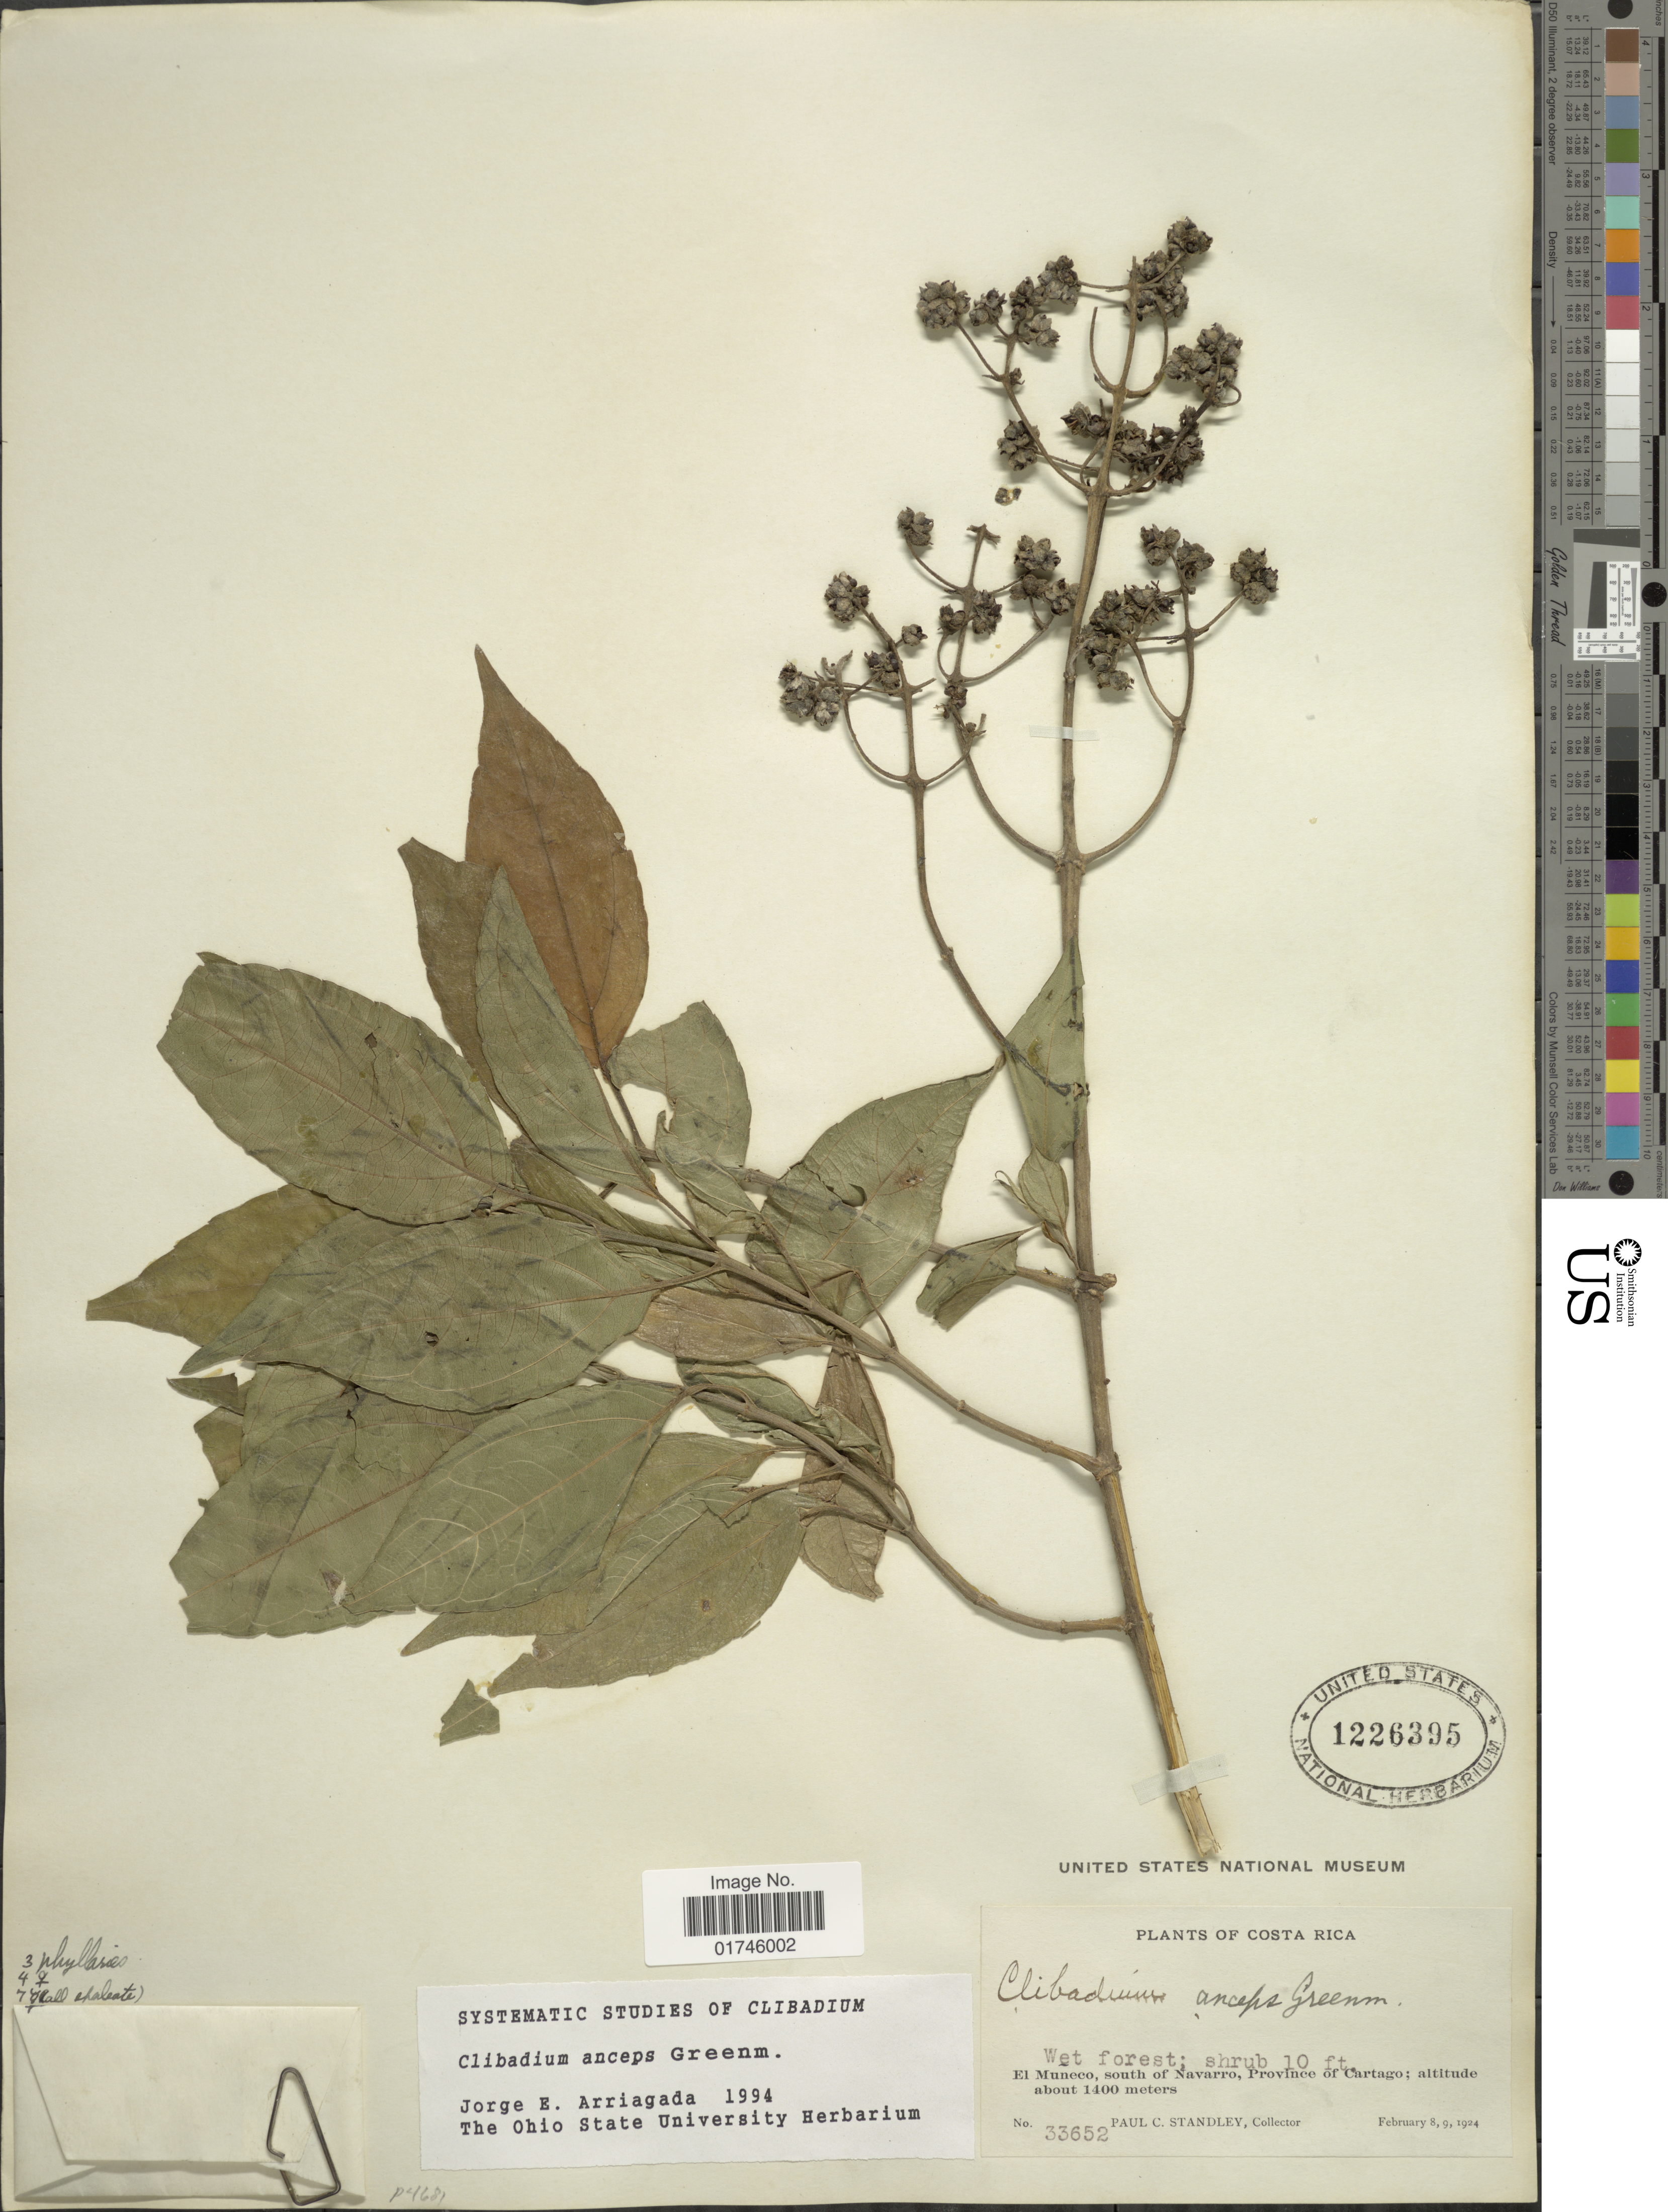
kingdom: Plantae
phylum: Tracheophyta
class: Magnoliopsida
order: Asterales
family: Asteraceae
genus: Clibadium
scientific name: Clibadium anceps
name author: Greenm.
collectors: P. C. Standley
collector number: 33652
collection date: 1924-02-08/1924-02-09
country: Costa Rica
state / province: Cartago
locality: El Muneco, south of Navarro, Province of Cartago.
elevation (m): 1400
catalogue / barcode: US 1226395